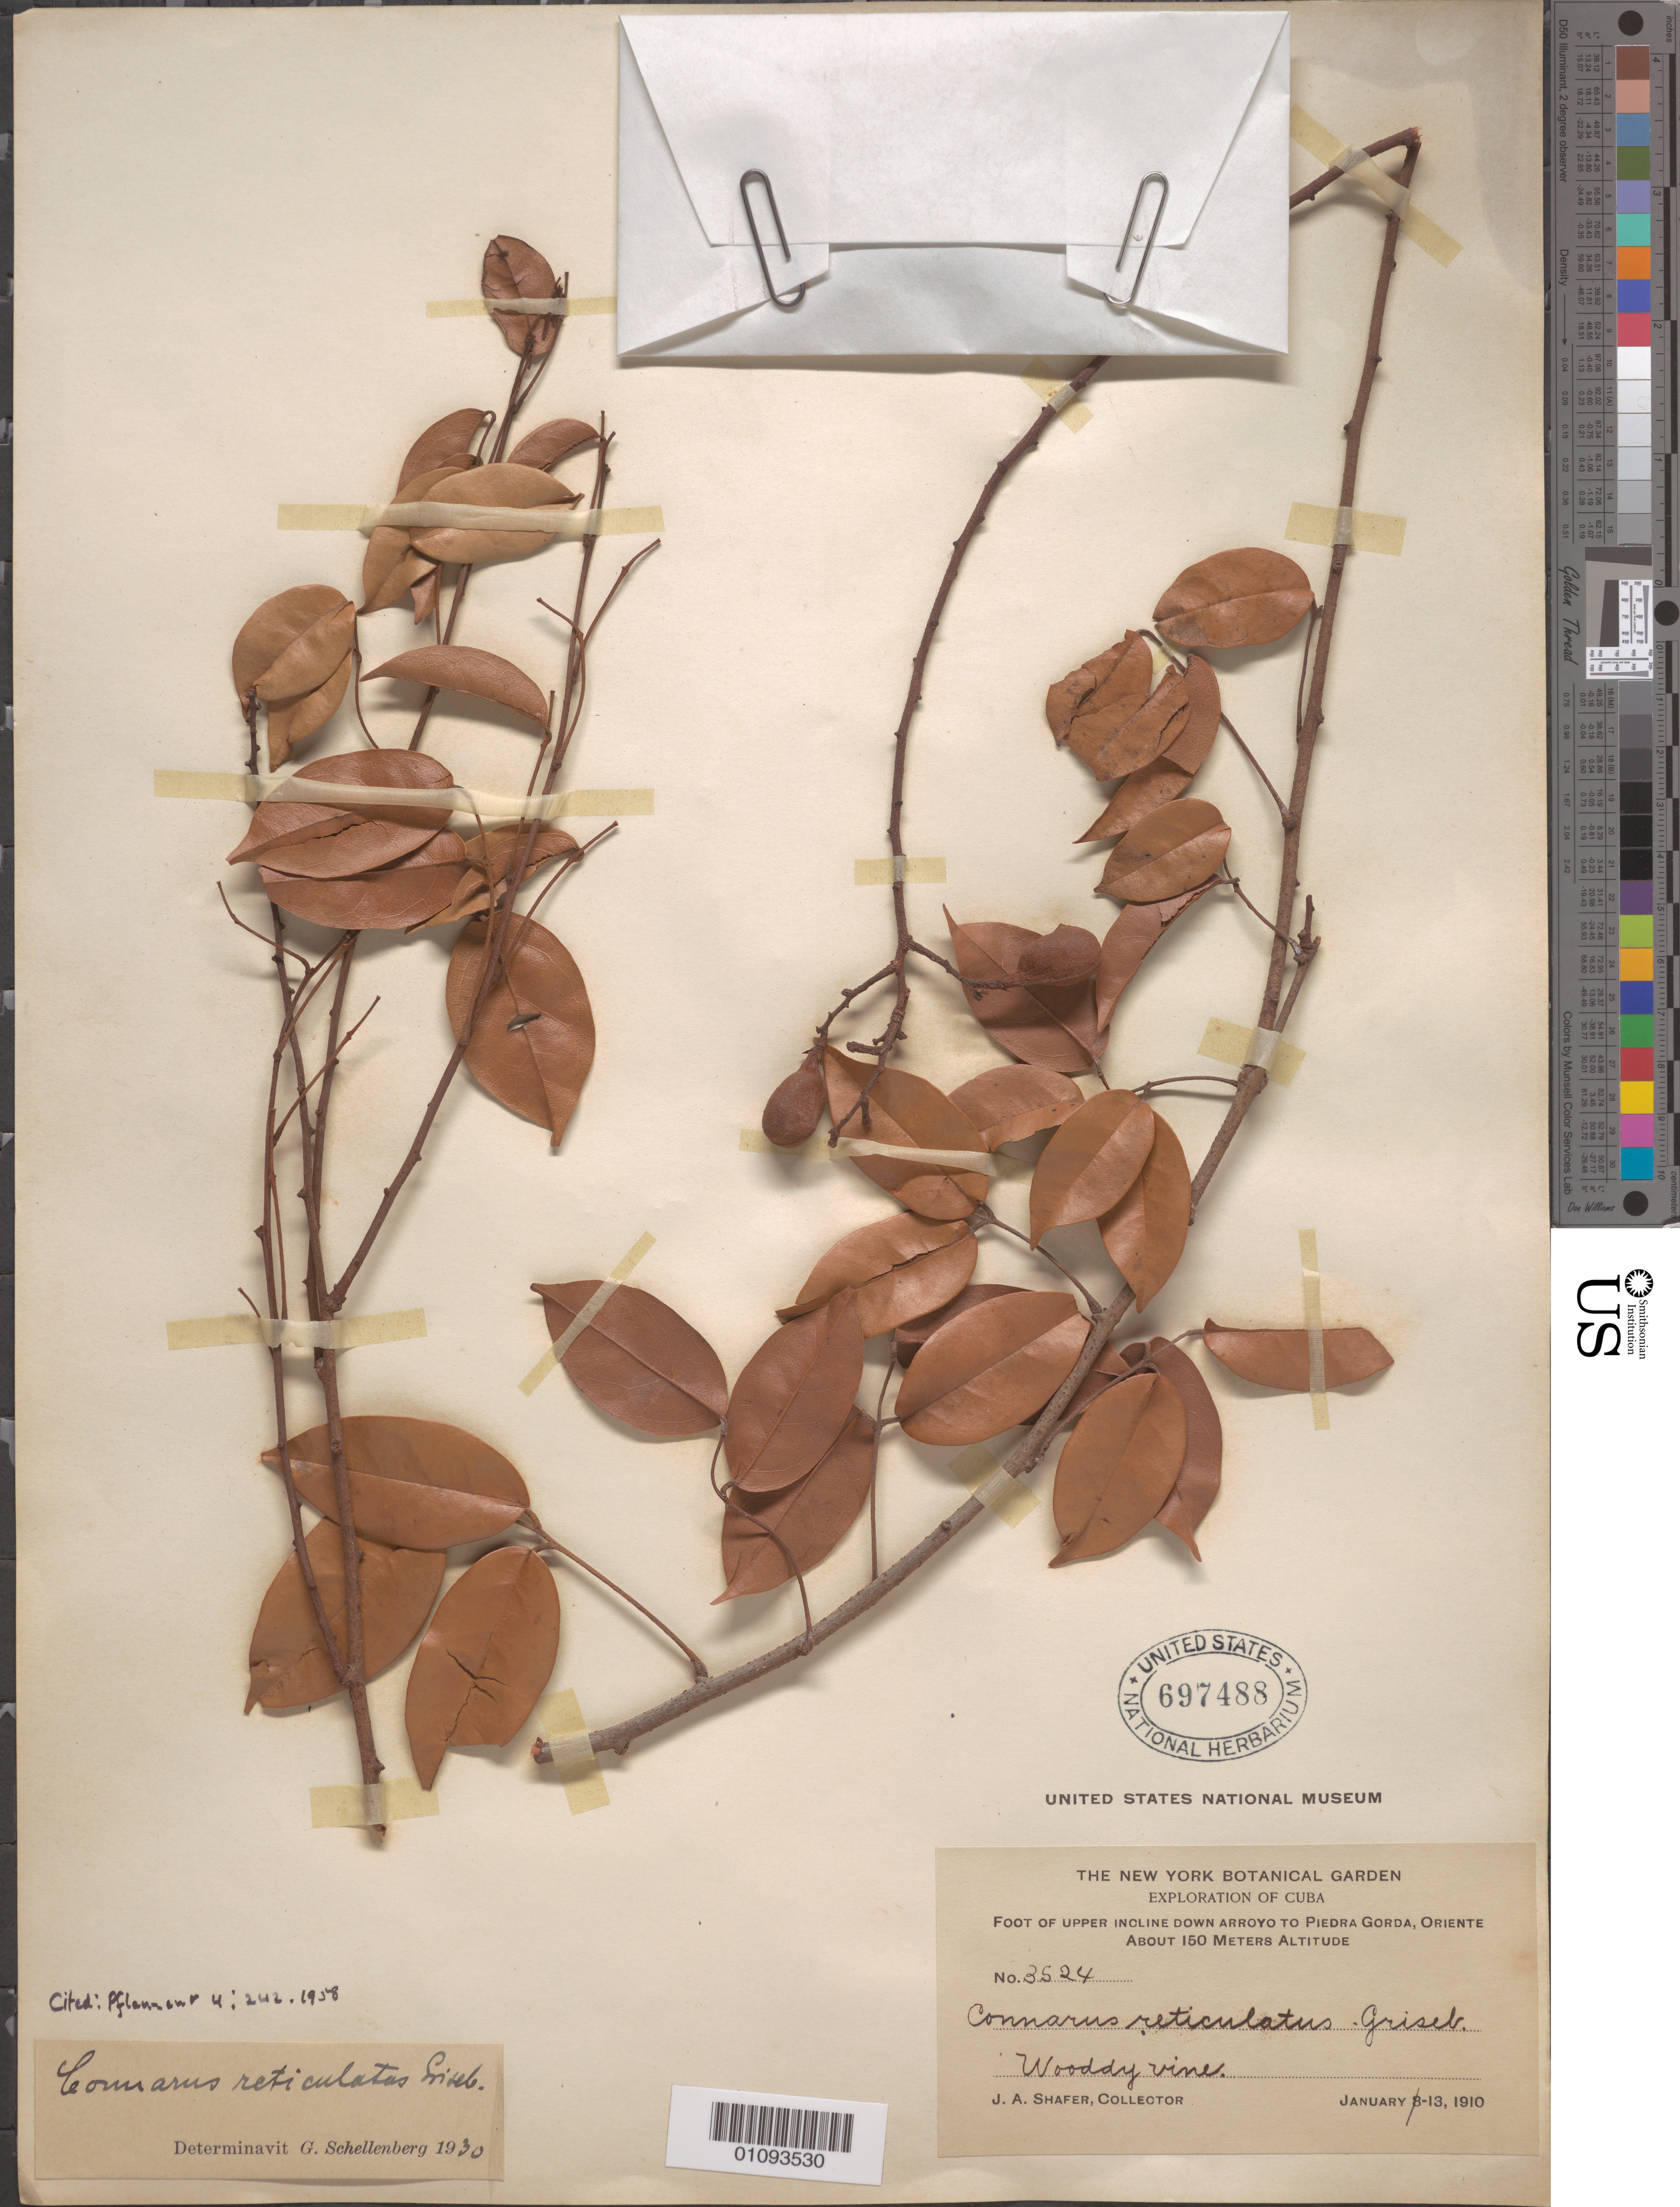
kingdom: Plantae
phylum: Tracheophyta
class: Magnoliopsida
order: Oxalidales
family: Connaraceae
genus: Connarus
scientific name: Connarus reticulatus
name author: Griseb.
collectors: J. A. Shafer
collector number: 3524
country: Cuba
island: Cuba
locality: Oriente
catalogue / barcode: US 697488